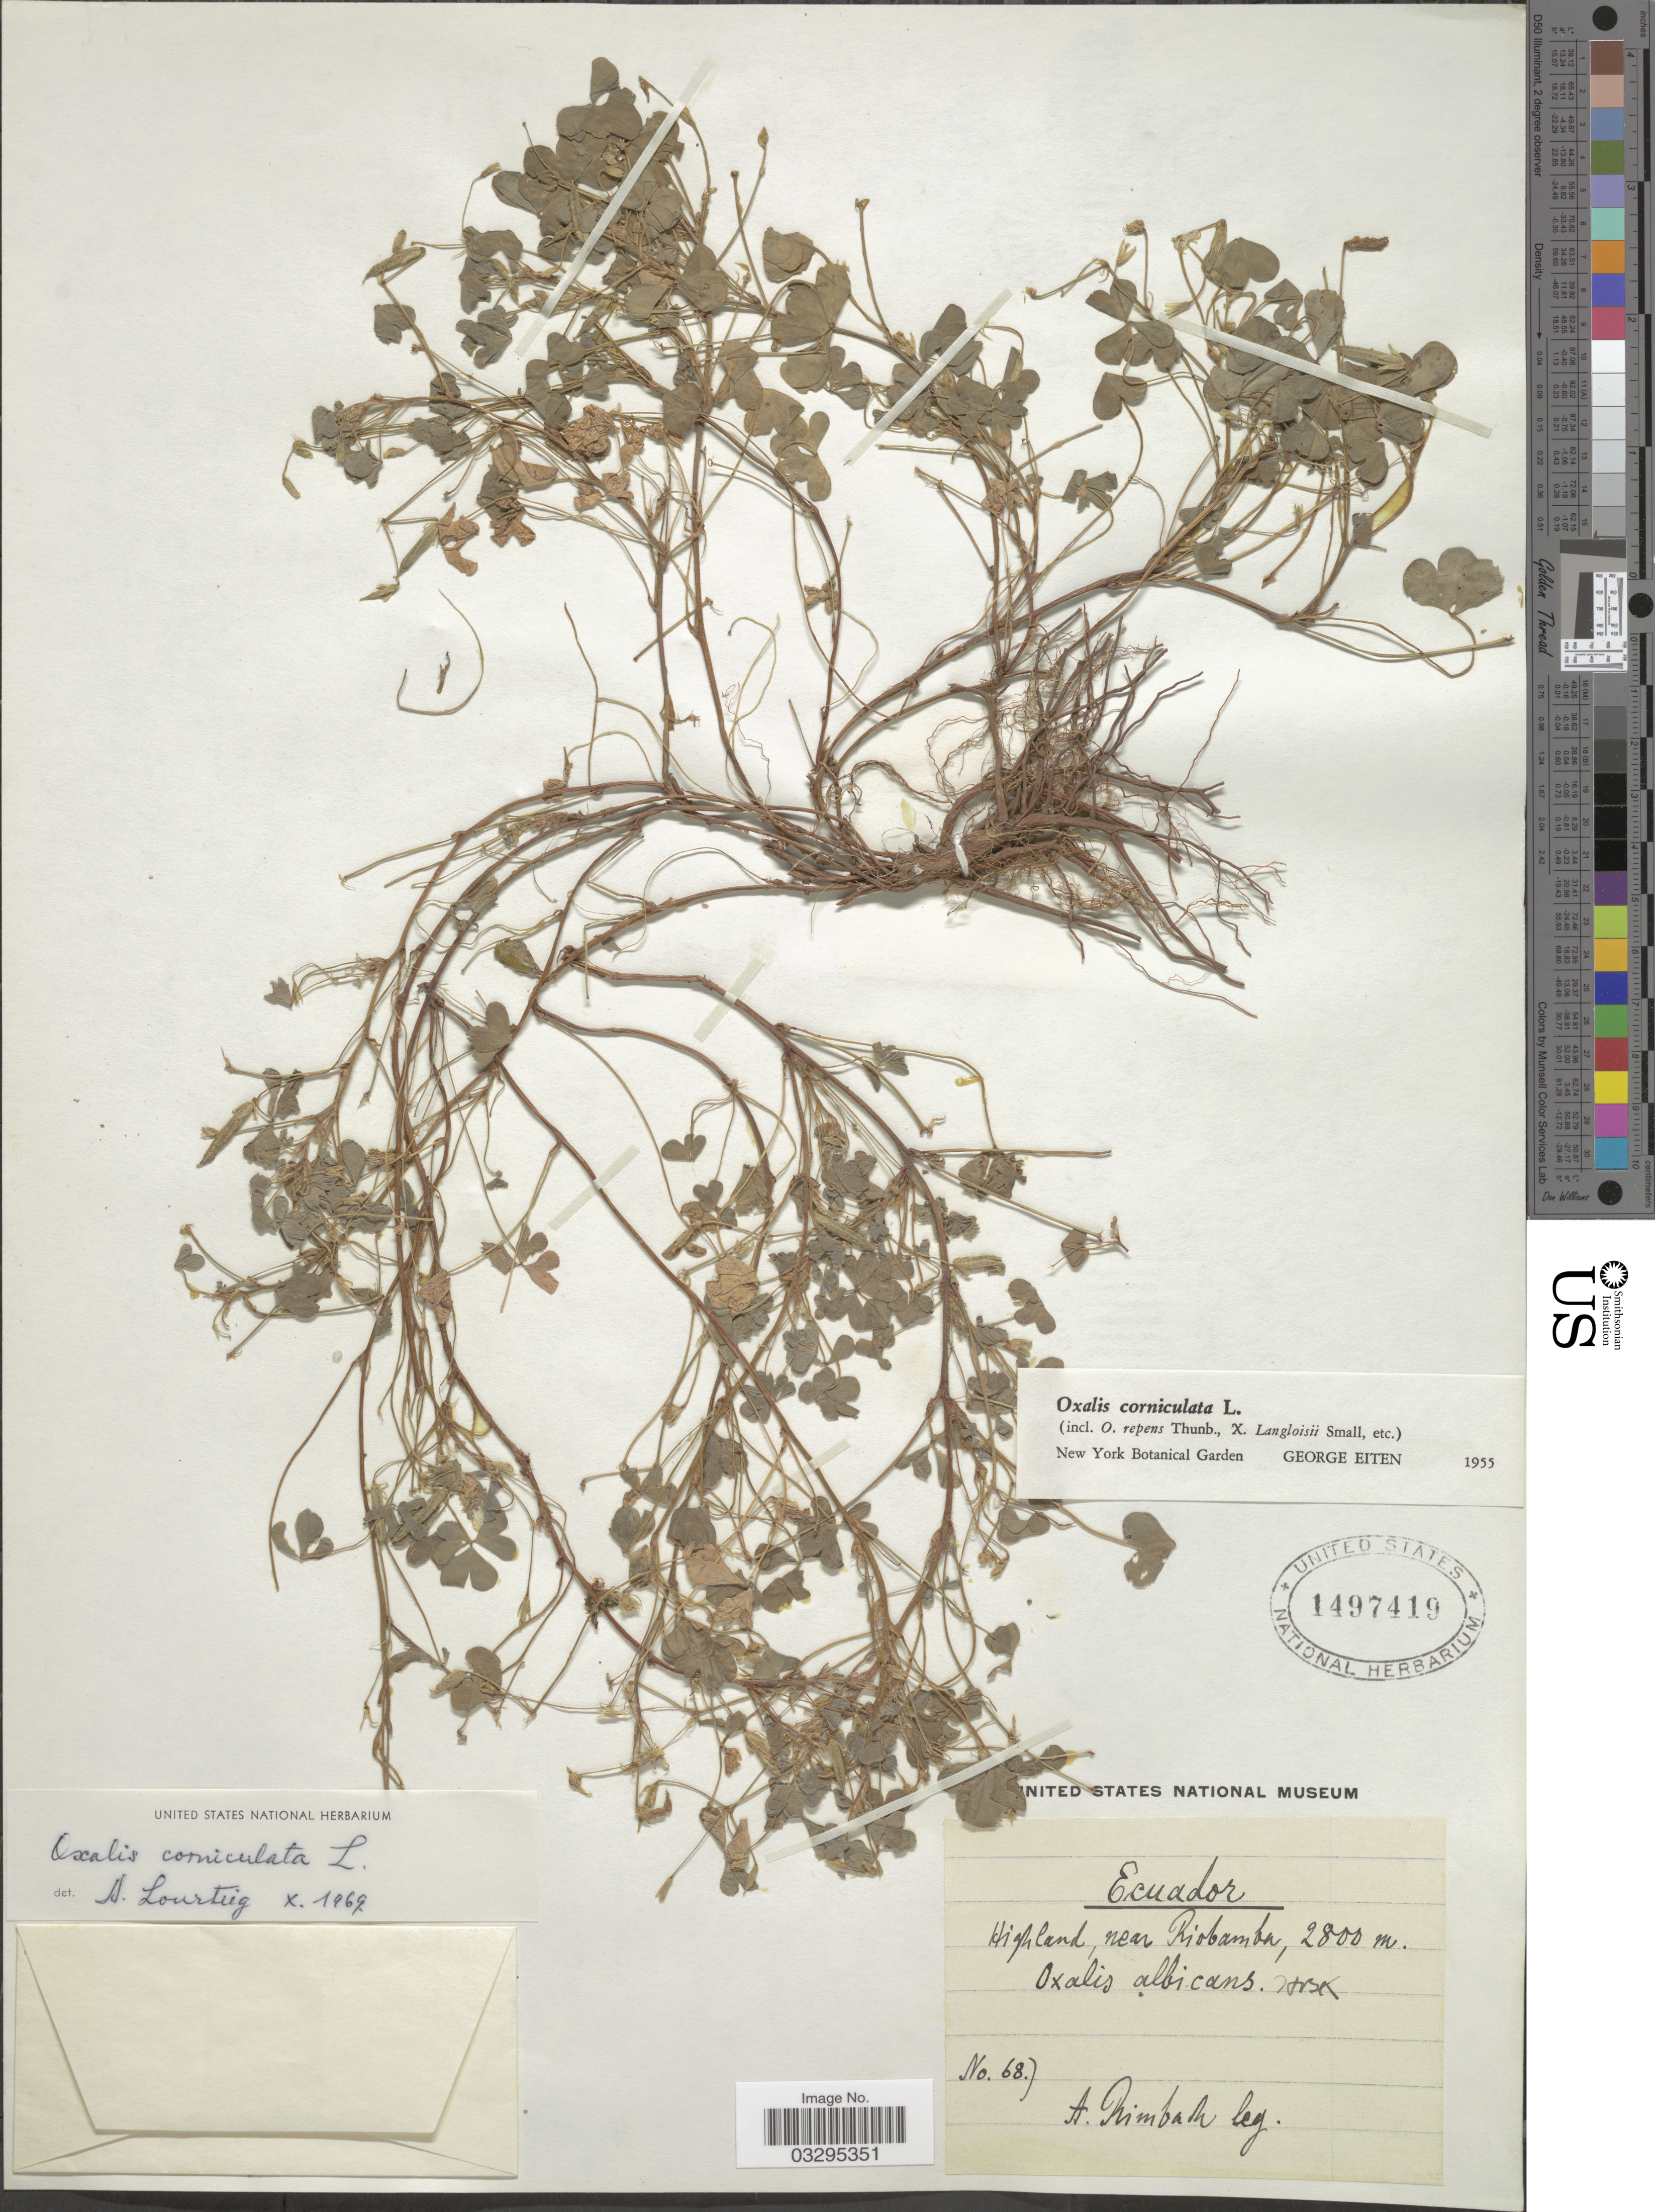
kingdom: Plantae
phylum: Tracheophyta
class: Magnoliopsida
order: Oxalidales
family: Oxalidaceae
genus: Oxalis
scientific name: Oxalis corniculata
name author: L.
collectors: A. Rimbach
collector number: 68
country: Ecuador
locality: Highland, near Riobamba.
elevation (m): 2800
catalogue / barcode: US 1497419